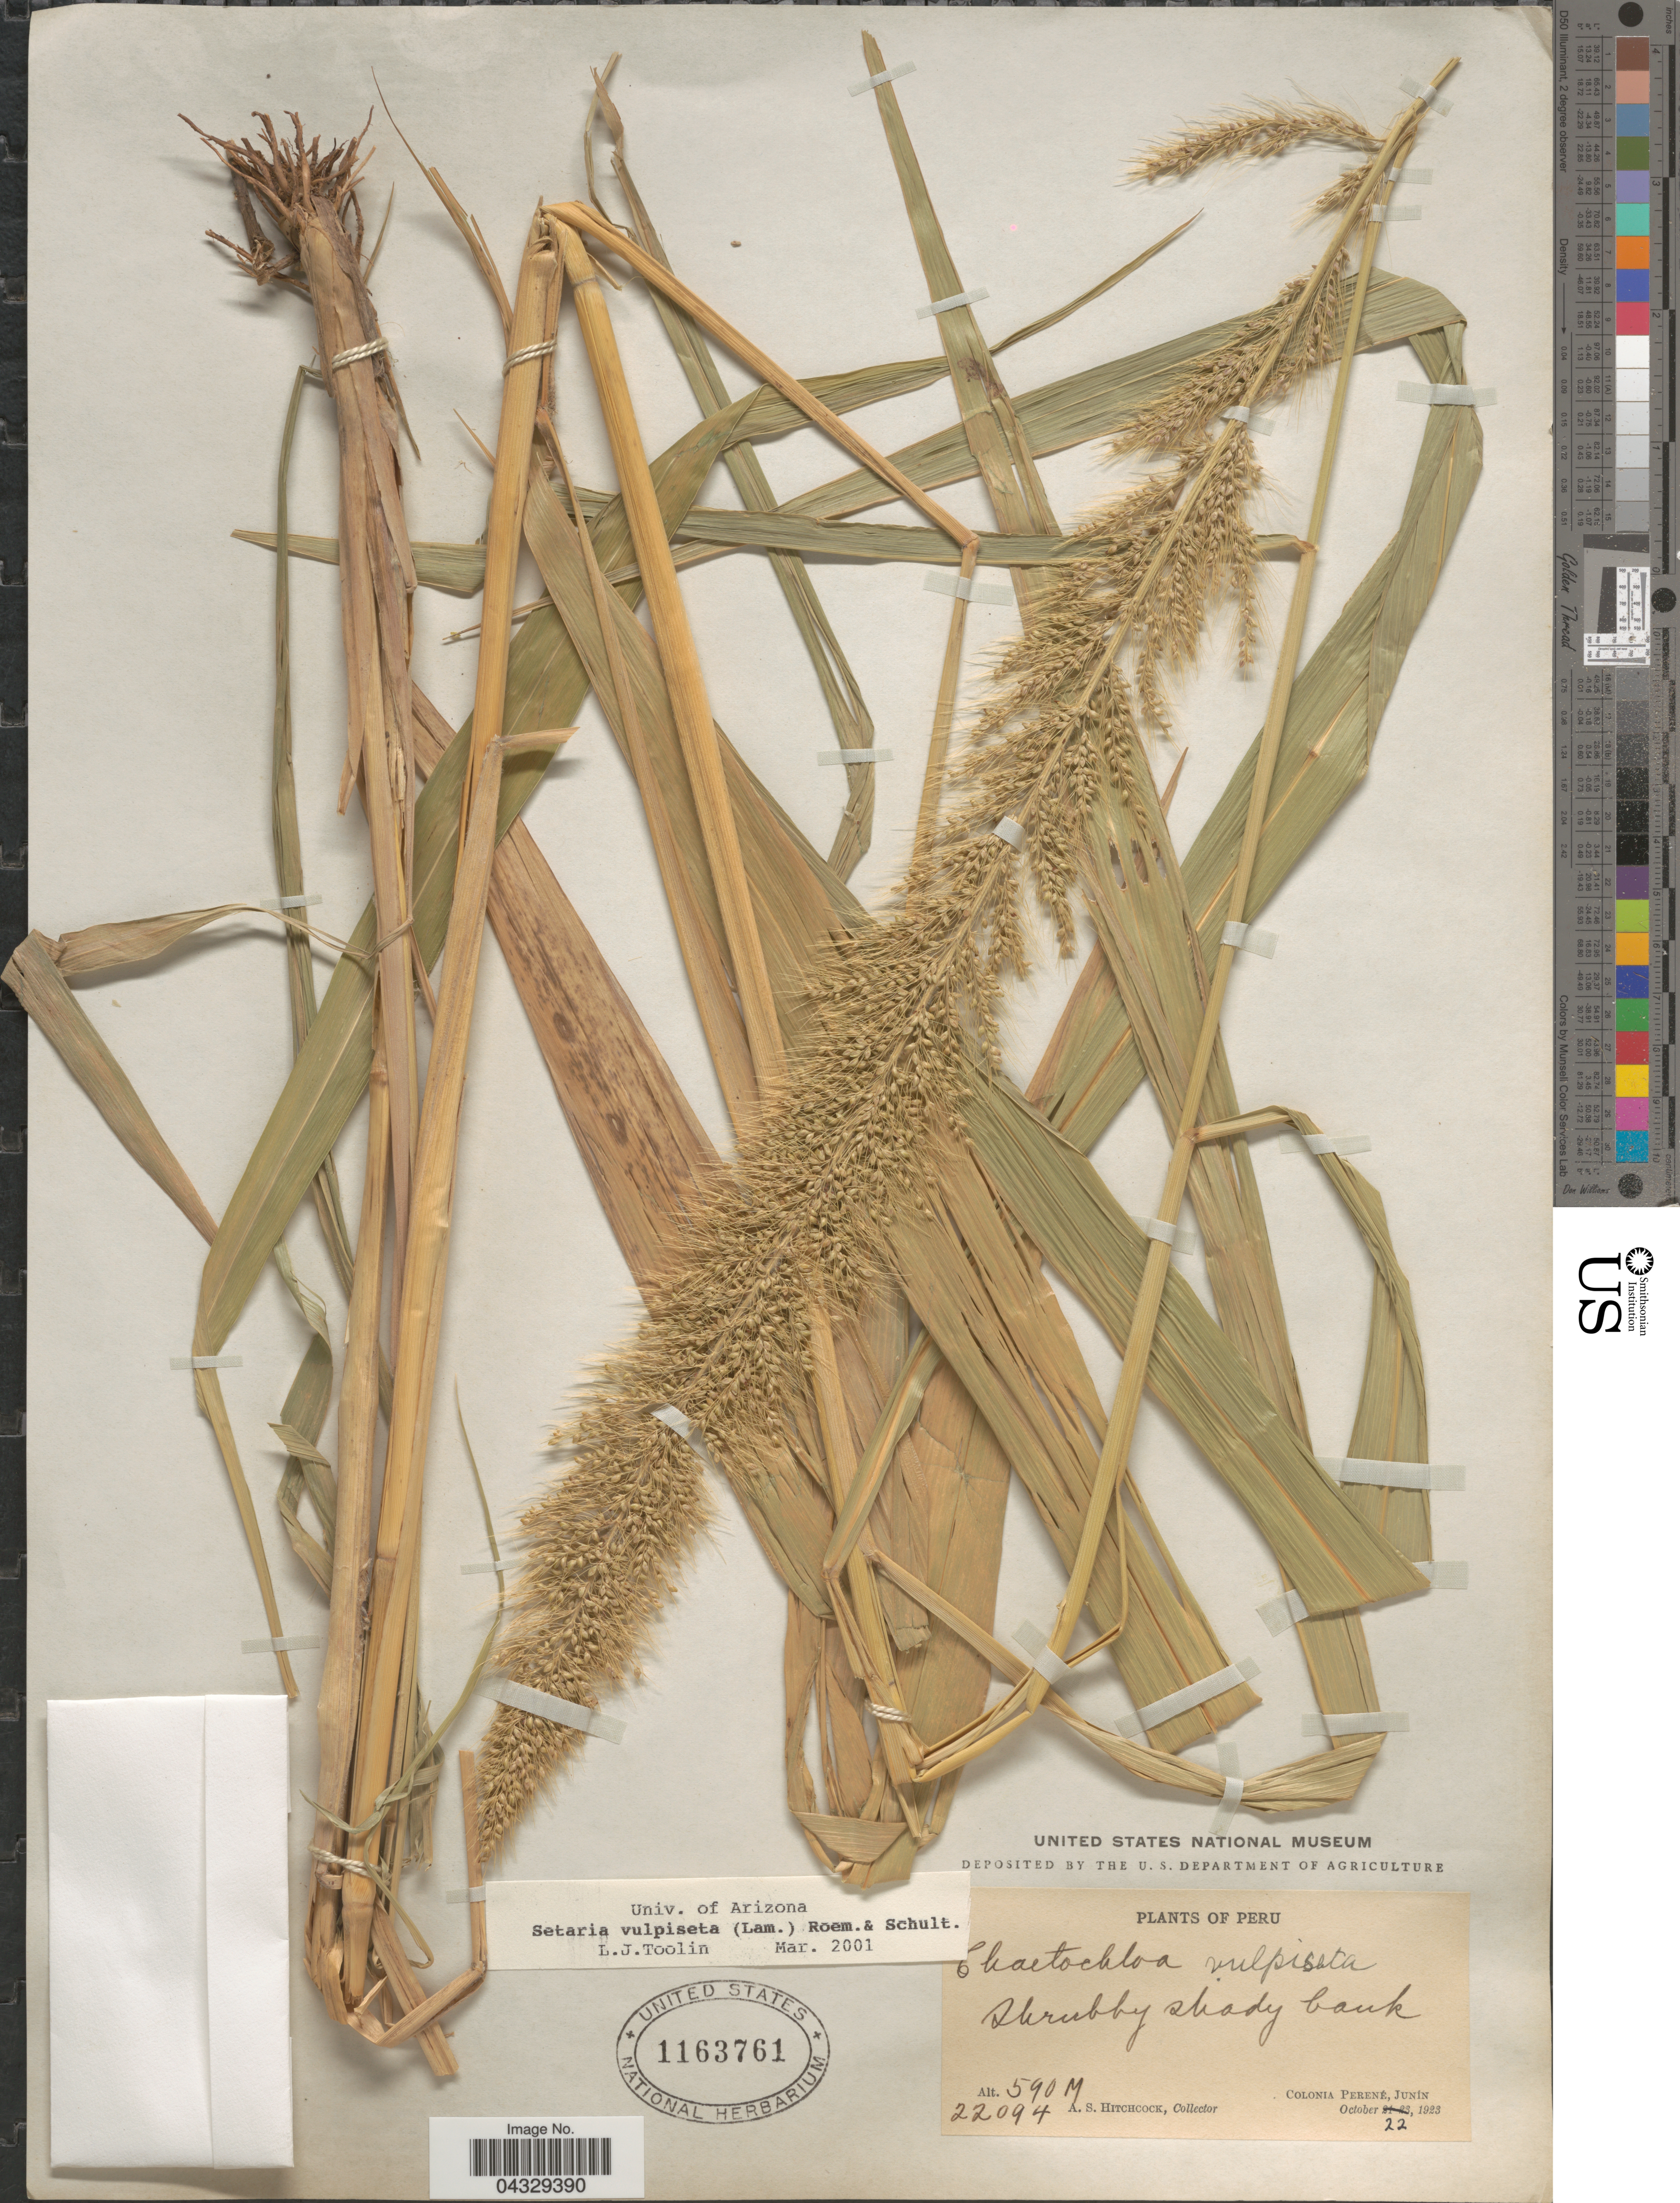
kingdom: Plantae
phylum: Tracheophyta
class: Liliopsida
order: Poales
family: Poaceae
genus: Setaria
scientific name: Setaria vulpiseta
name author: (Lam.) Roem. & Schult.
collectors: A. S. Hitchcock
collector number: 22094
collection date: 1923-10-22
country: Peru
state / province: Junín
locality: Colonia Perené, Junín.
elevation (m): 590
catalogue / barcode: US 1163761